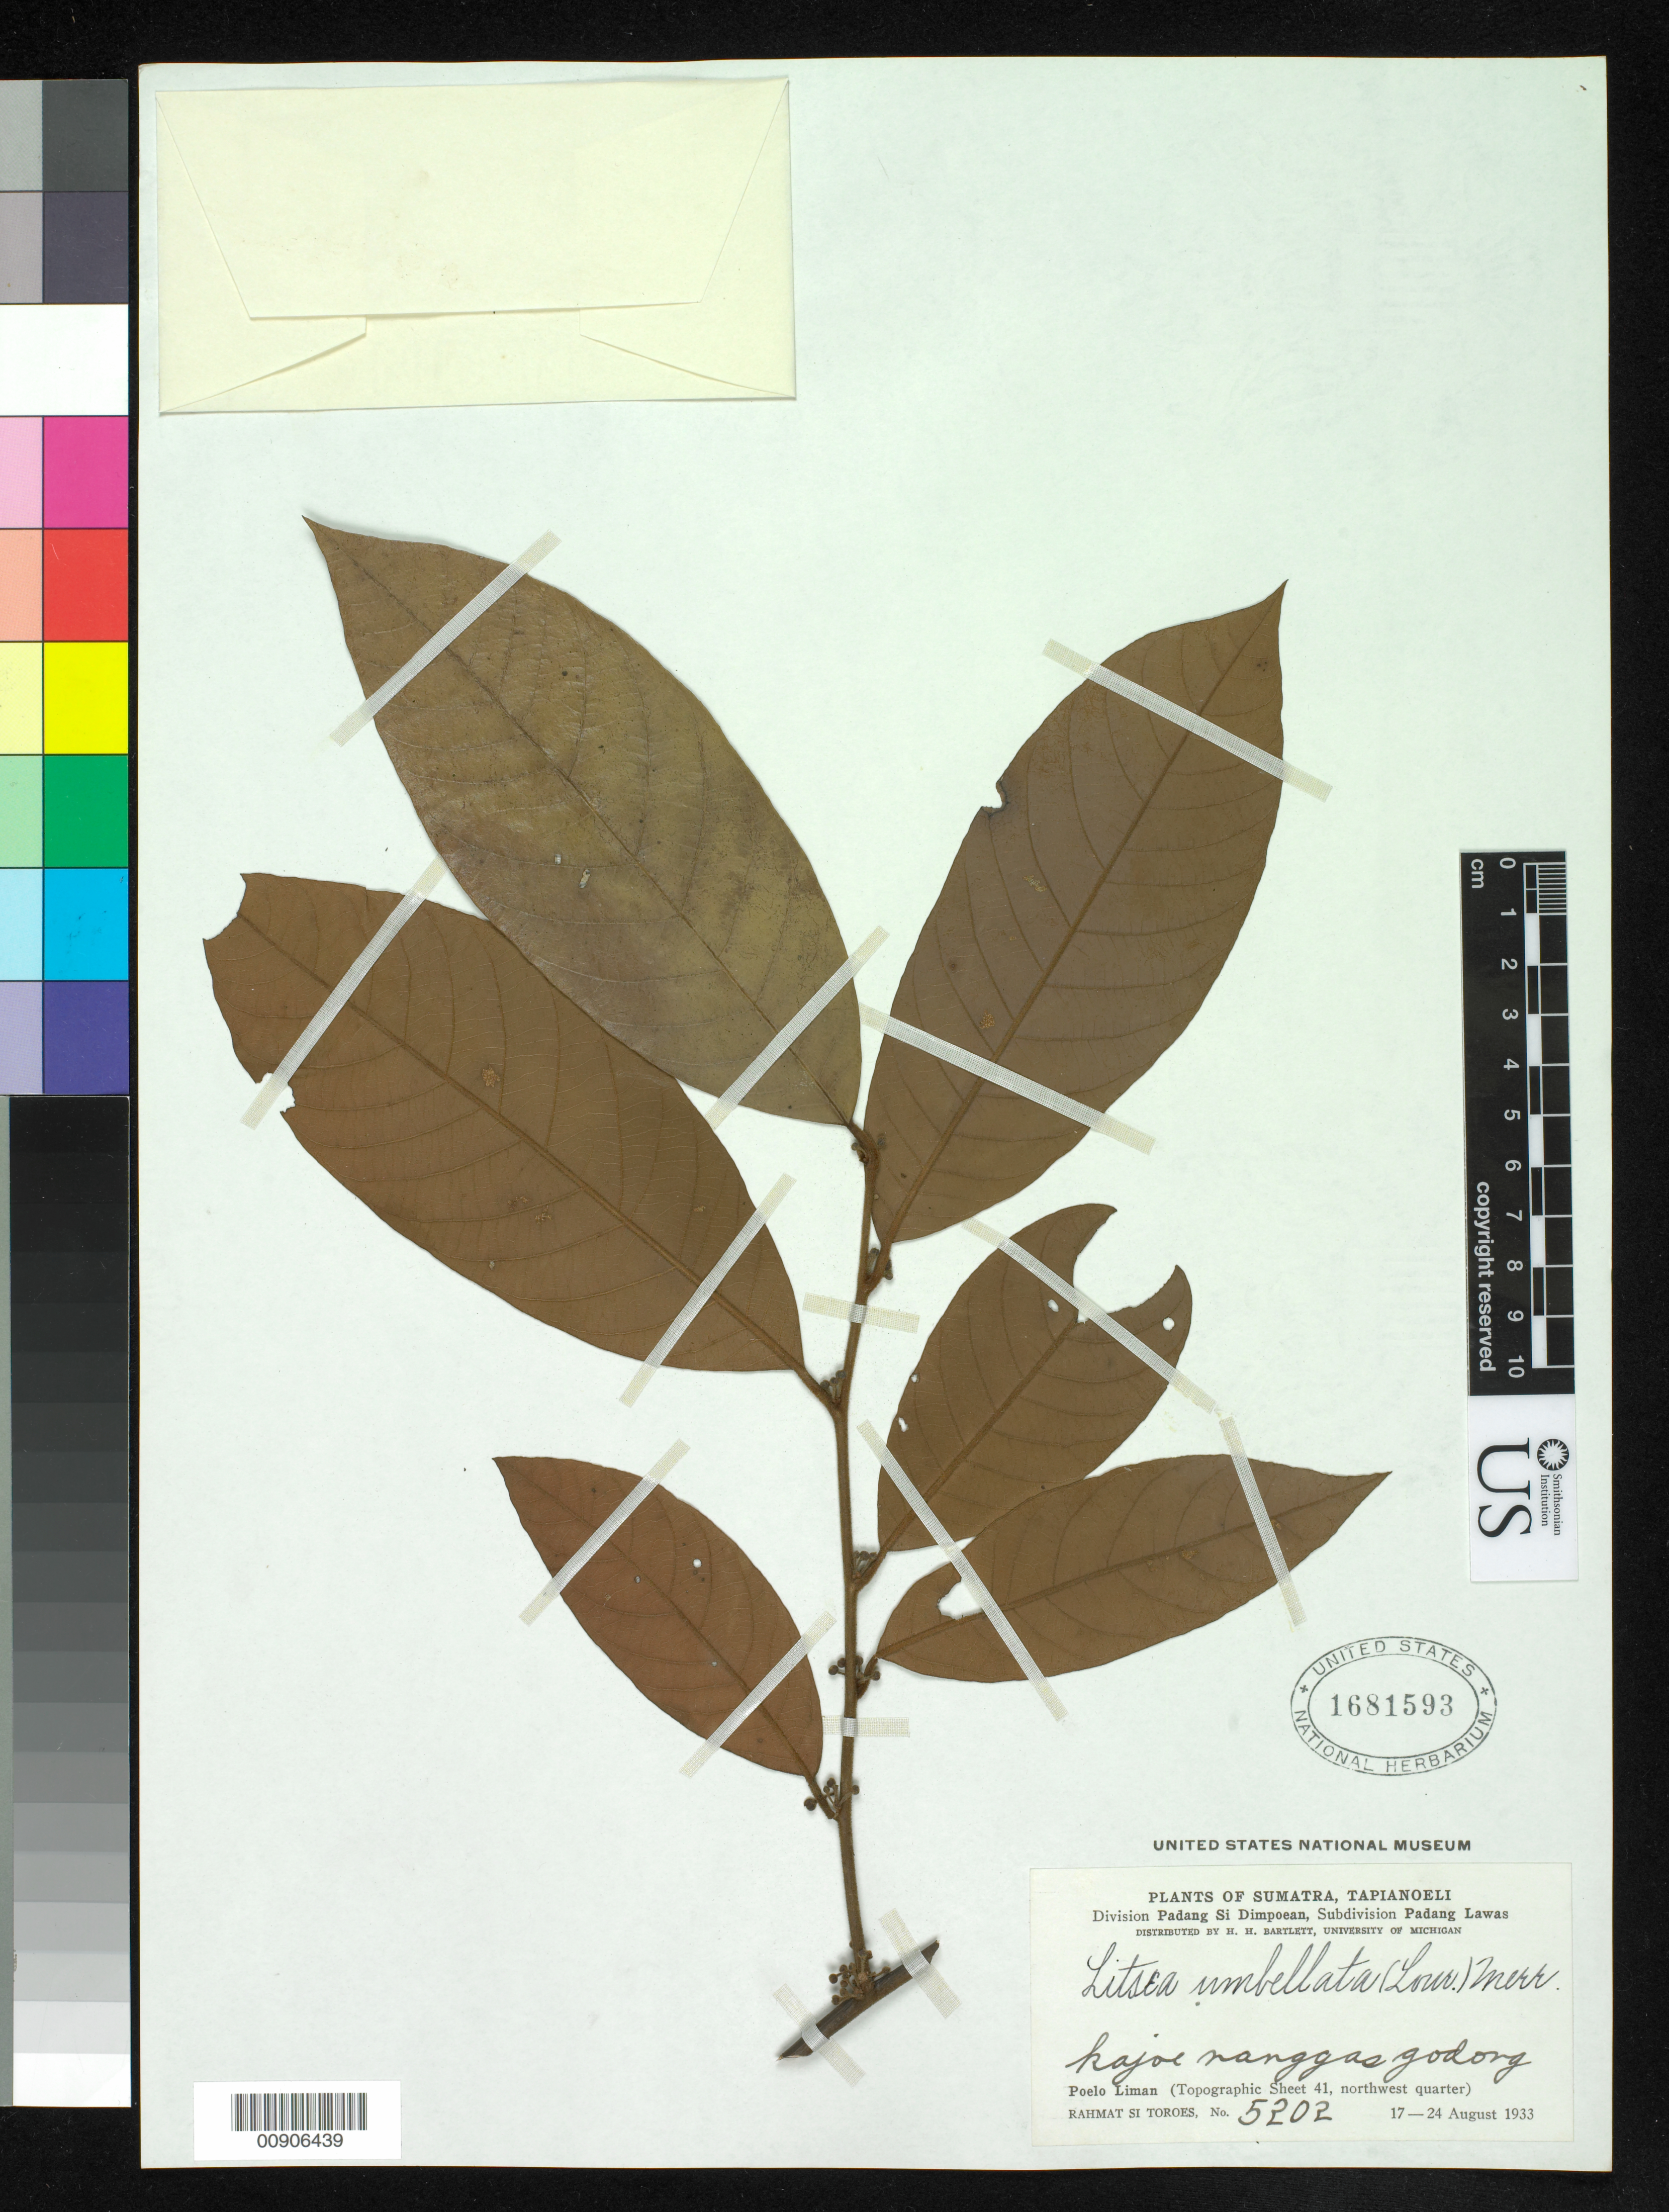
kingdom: Plantae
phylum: Tracheophyta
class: Magnoliopsida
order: Laurales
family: Lauraceae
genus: Litsea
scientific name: Litsea umbellata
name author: Merr.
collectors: Rahmat Si Boeea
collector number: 5202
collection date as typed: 17 Aug 1933 to 24 Aug 1933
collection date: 1933-08-17/1933-08-24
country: Indonesia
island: Sumatra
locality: Poelo Liman (Topographic Sheet 41, NW quarter)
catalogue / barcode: US 1681593